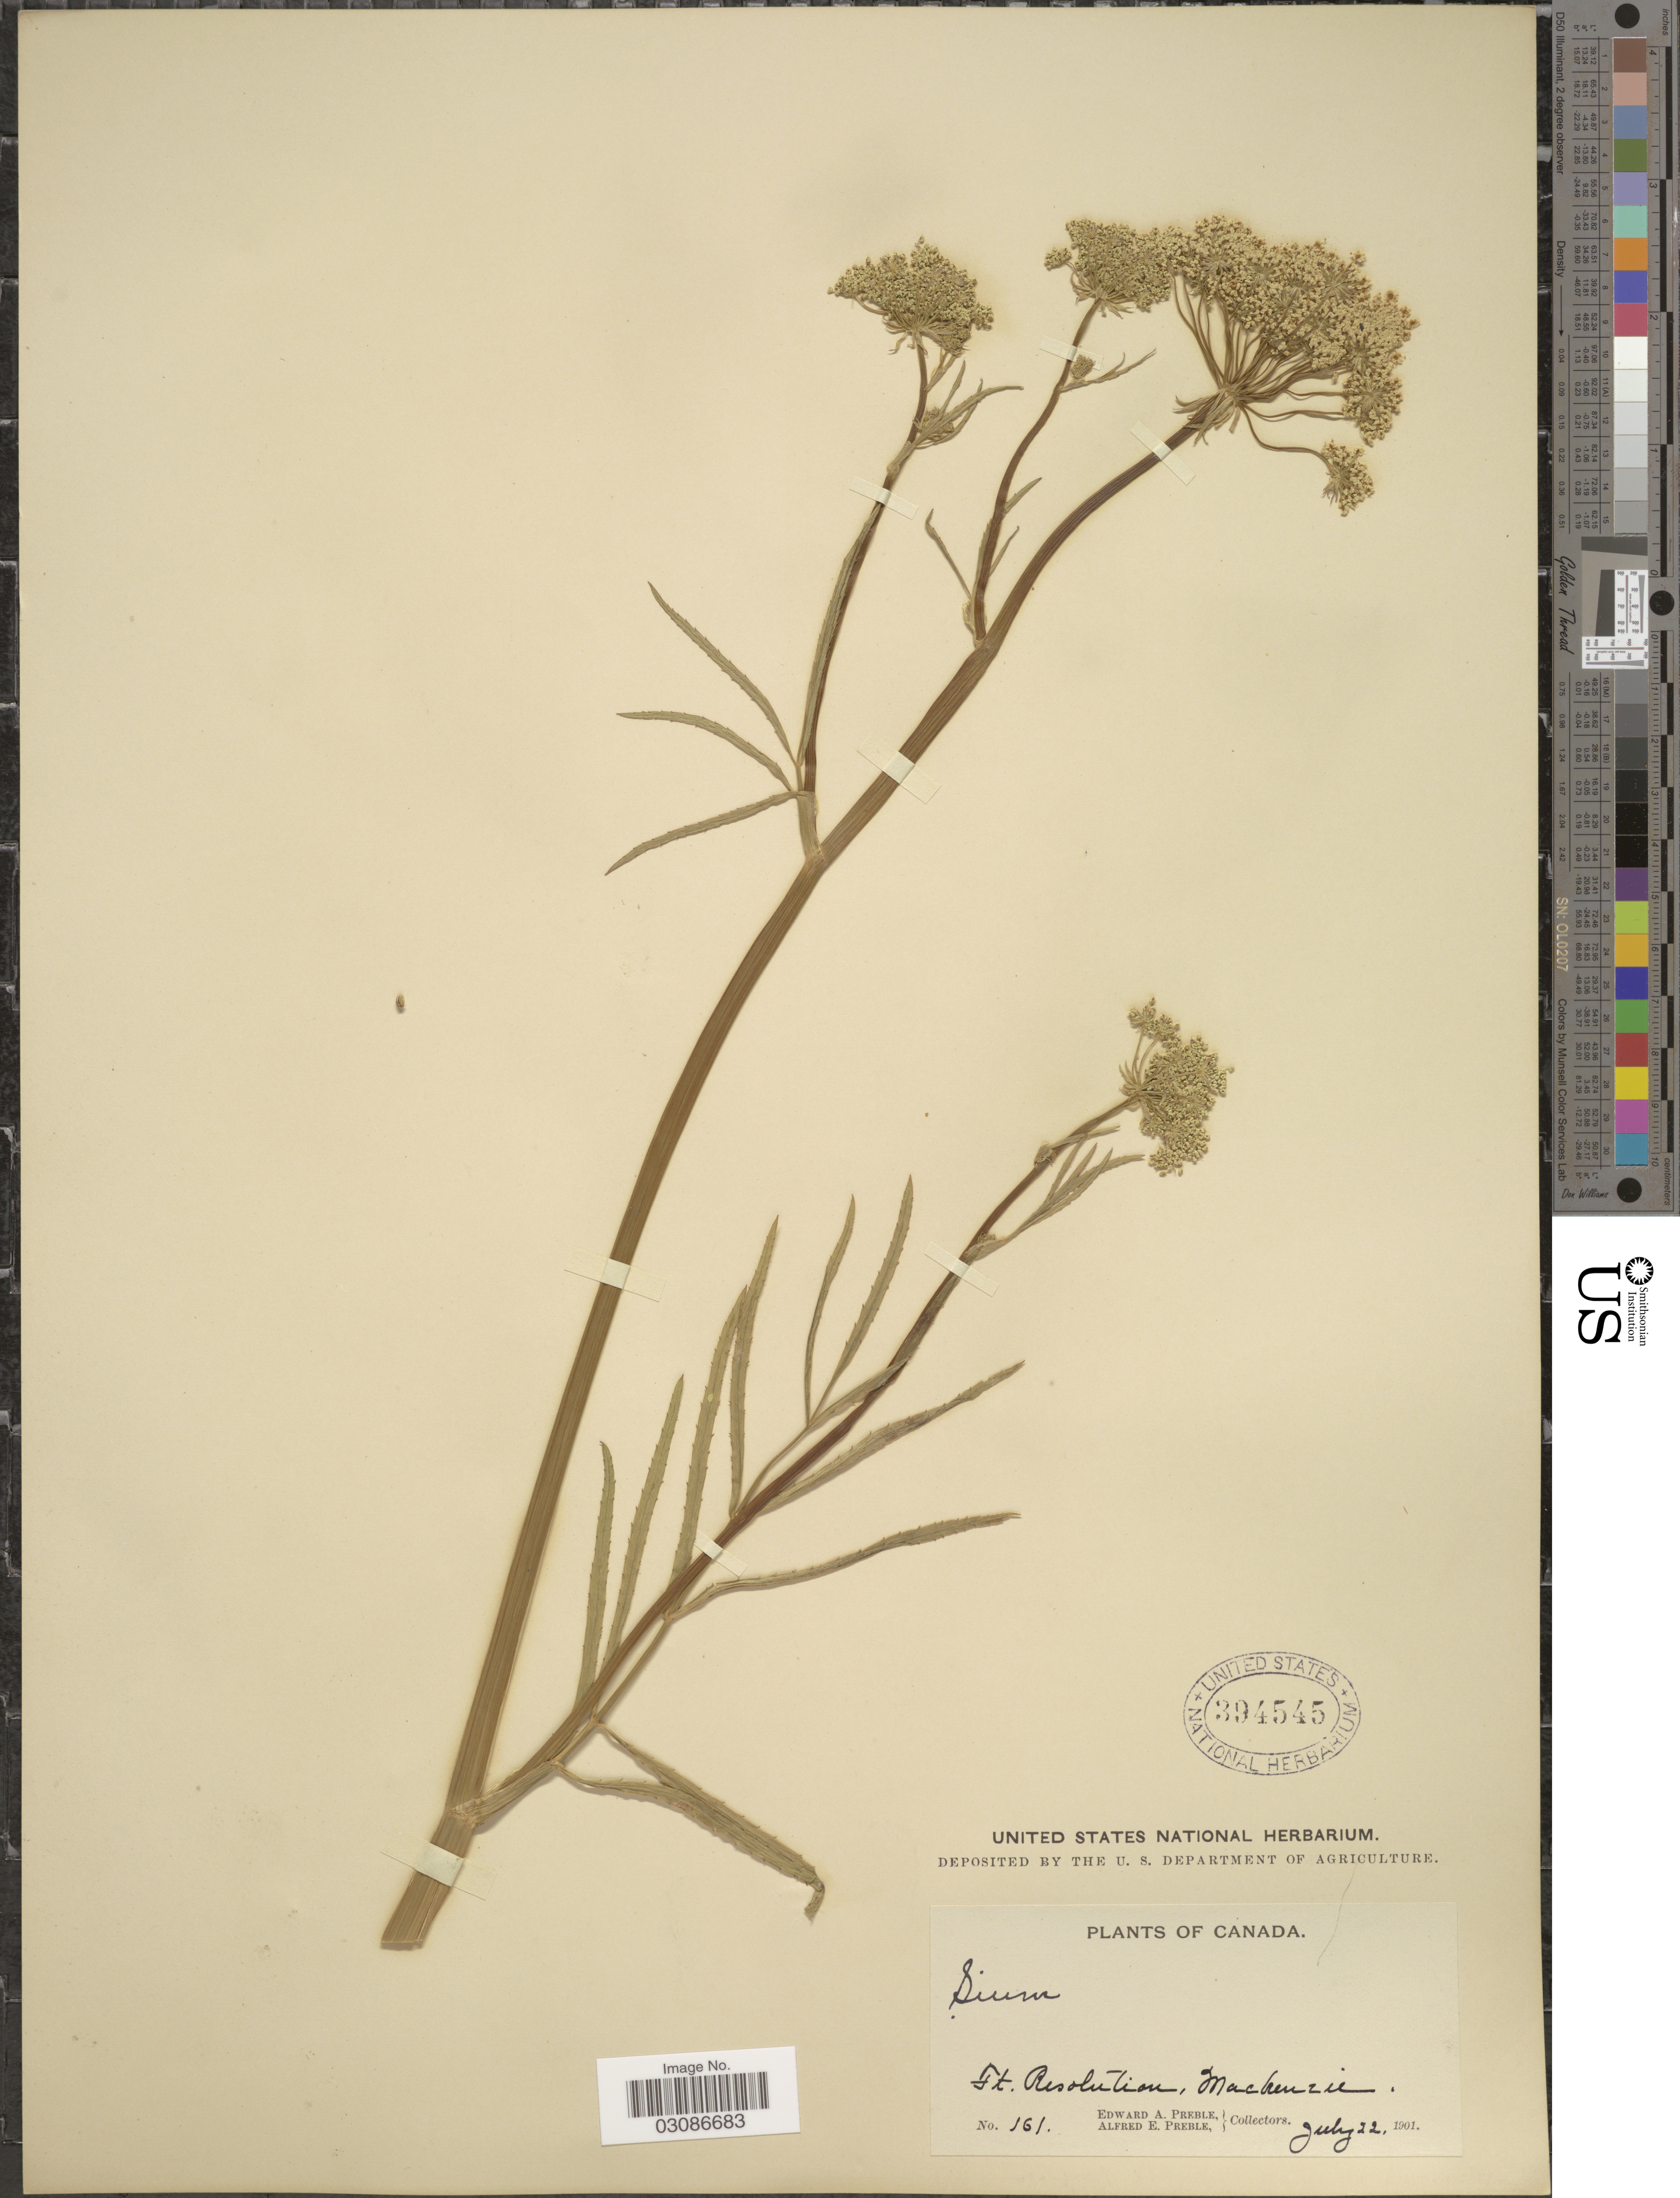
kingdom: Plantae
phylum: Tracheophyta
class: Magnoliopsida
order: Apiales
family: Apiaceae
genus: Sium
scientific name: Sium suave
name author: Walter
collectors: E. Preble & A. Preble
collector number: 161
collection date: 1901-07-22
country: Canada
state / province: Northwest Territories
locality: Ft. Resolution, Mackenzie.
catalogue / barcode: US 394545